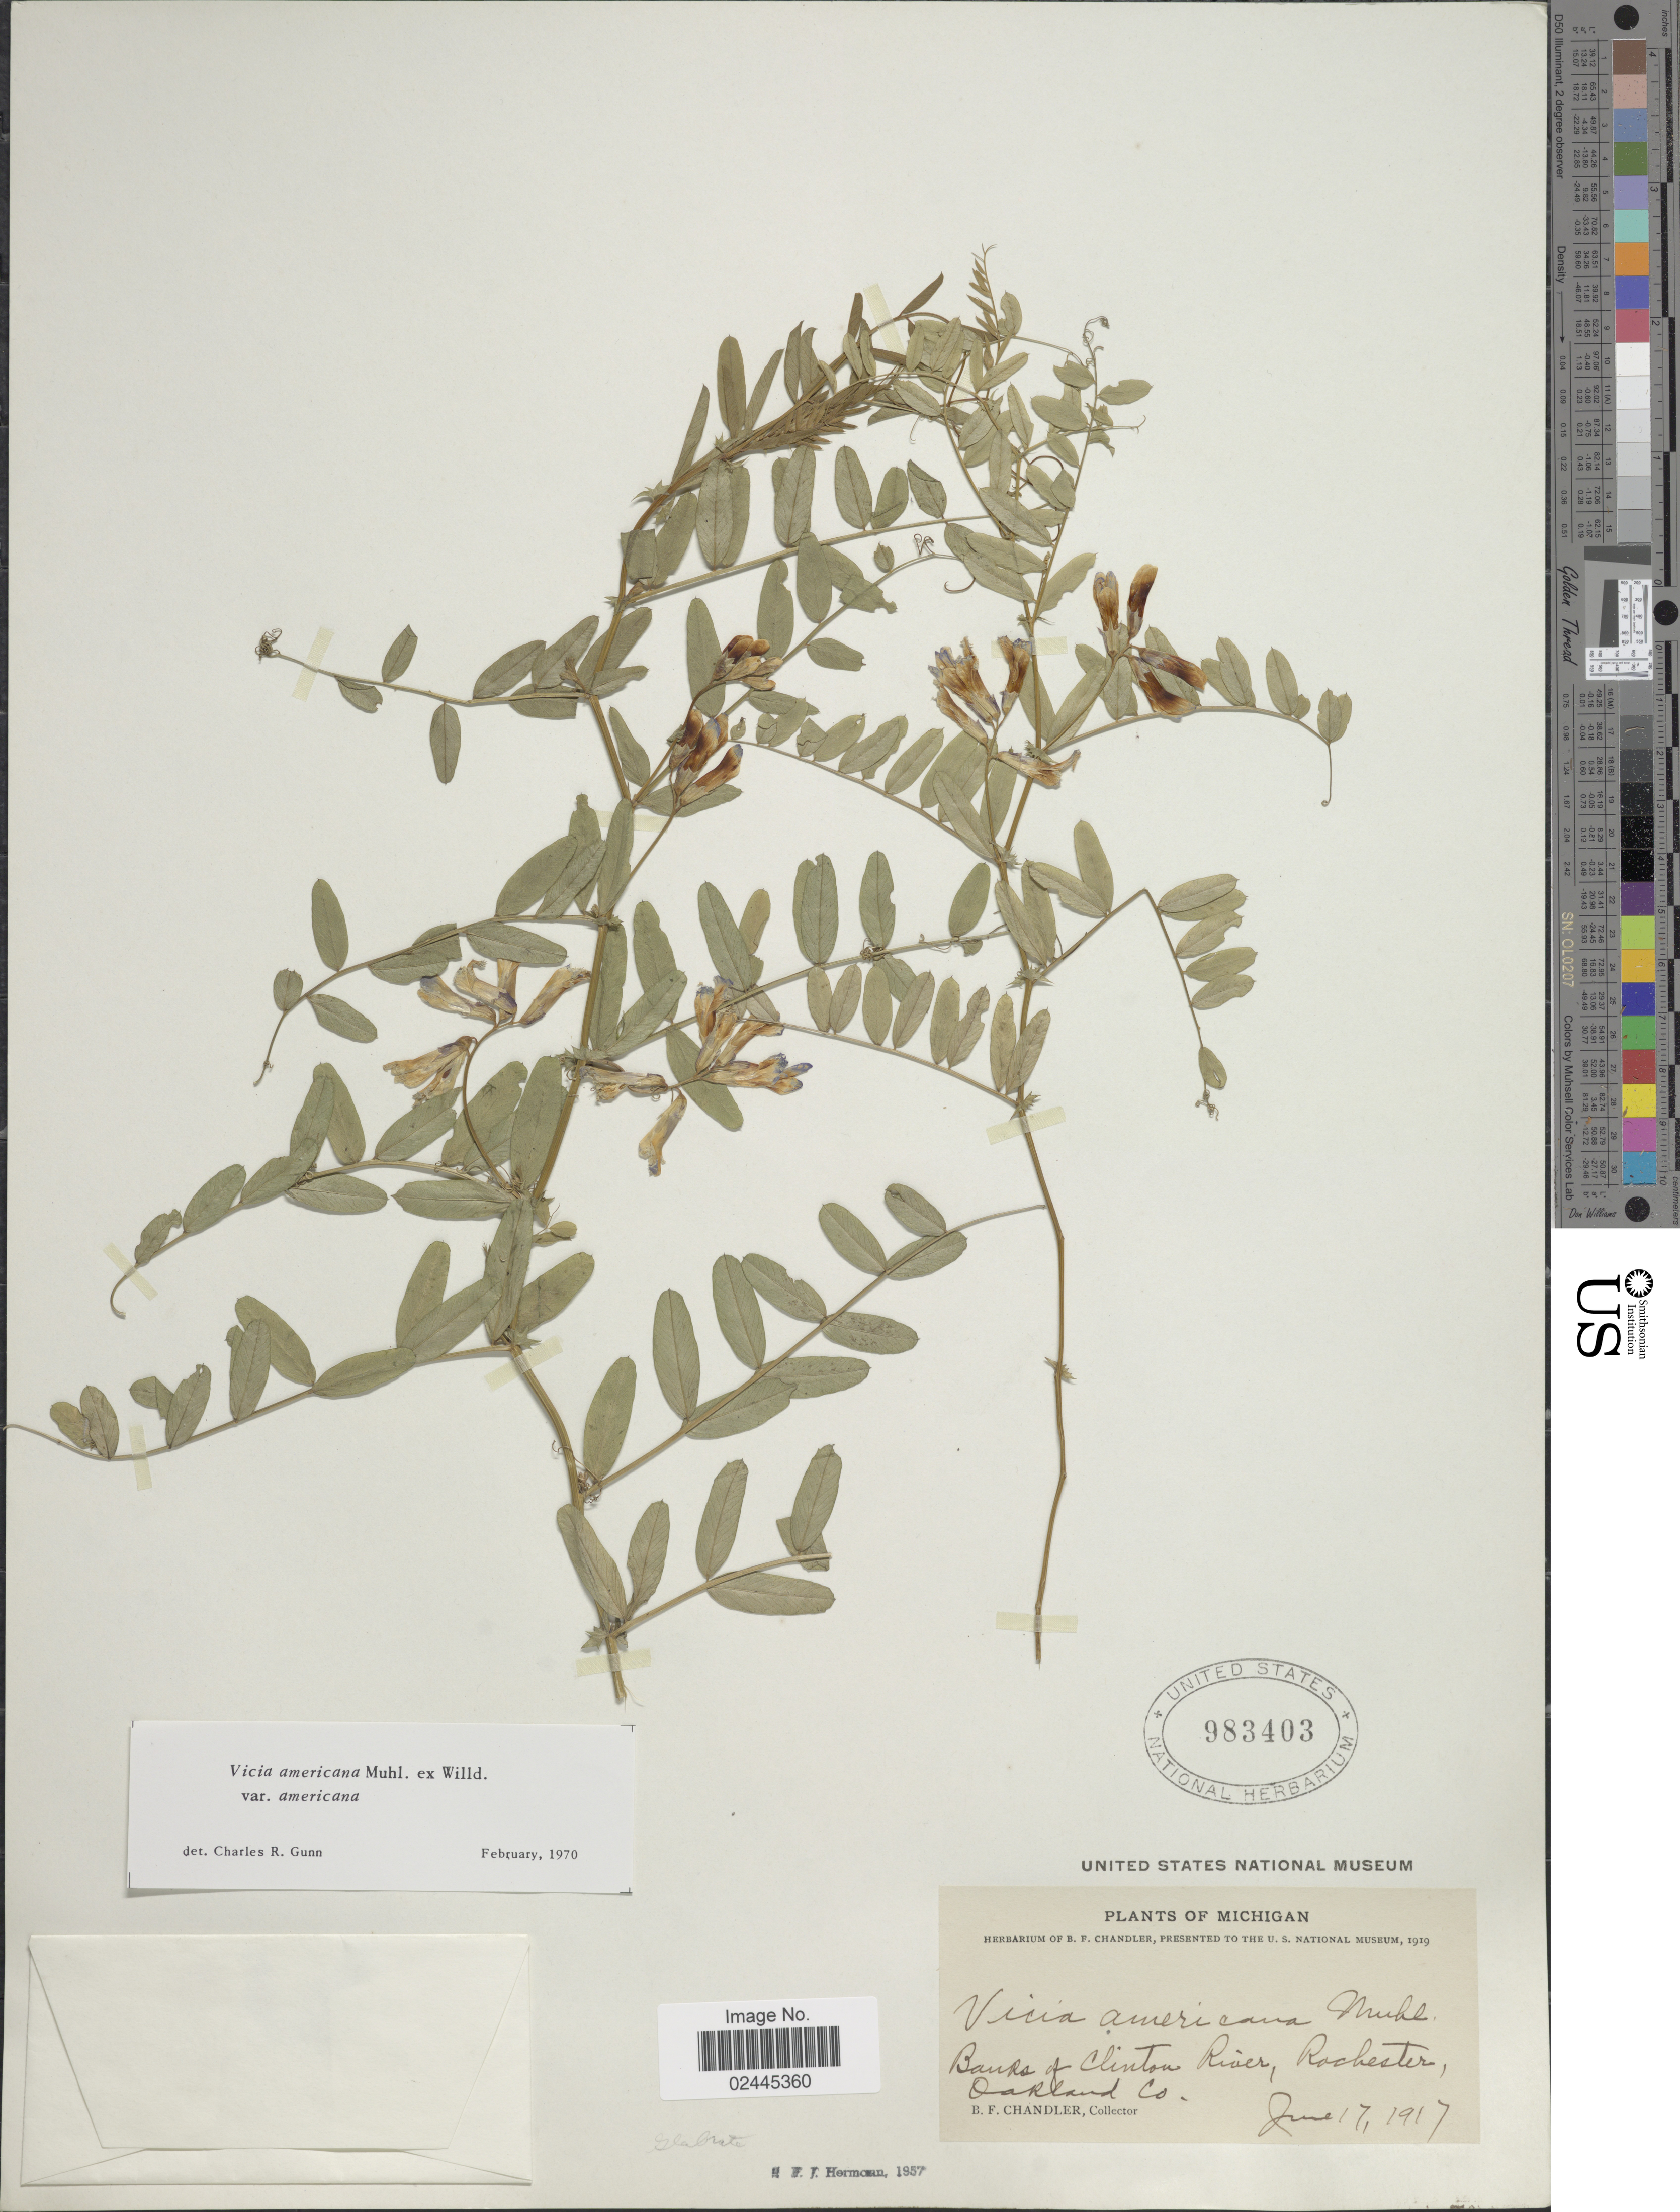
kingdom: Plantae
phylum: Tracheophyta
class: Magnoliopsida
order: Fabales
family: Fabaceae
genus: Vicia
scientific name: Vicia americana var. americana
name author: Muhl. ex Willd.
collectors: B. F. Chandler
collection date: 1917-06-17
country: United States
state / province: Michigan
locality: Banks of Clinton River, Rochester, Oakland Co.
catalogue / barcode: US 983403